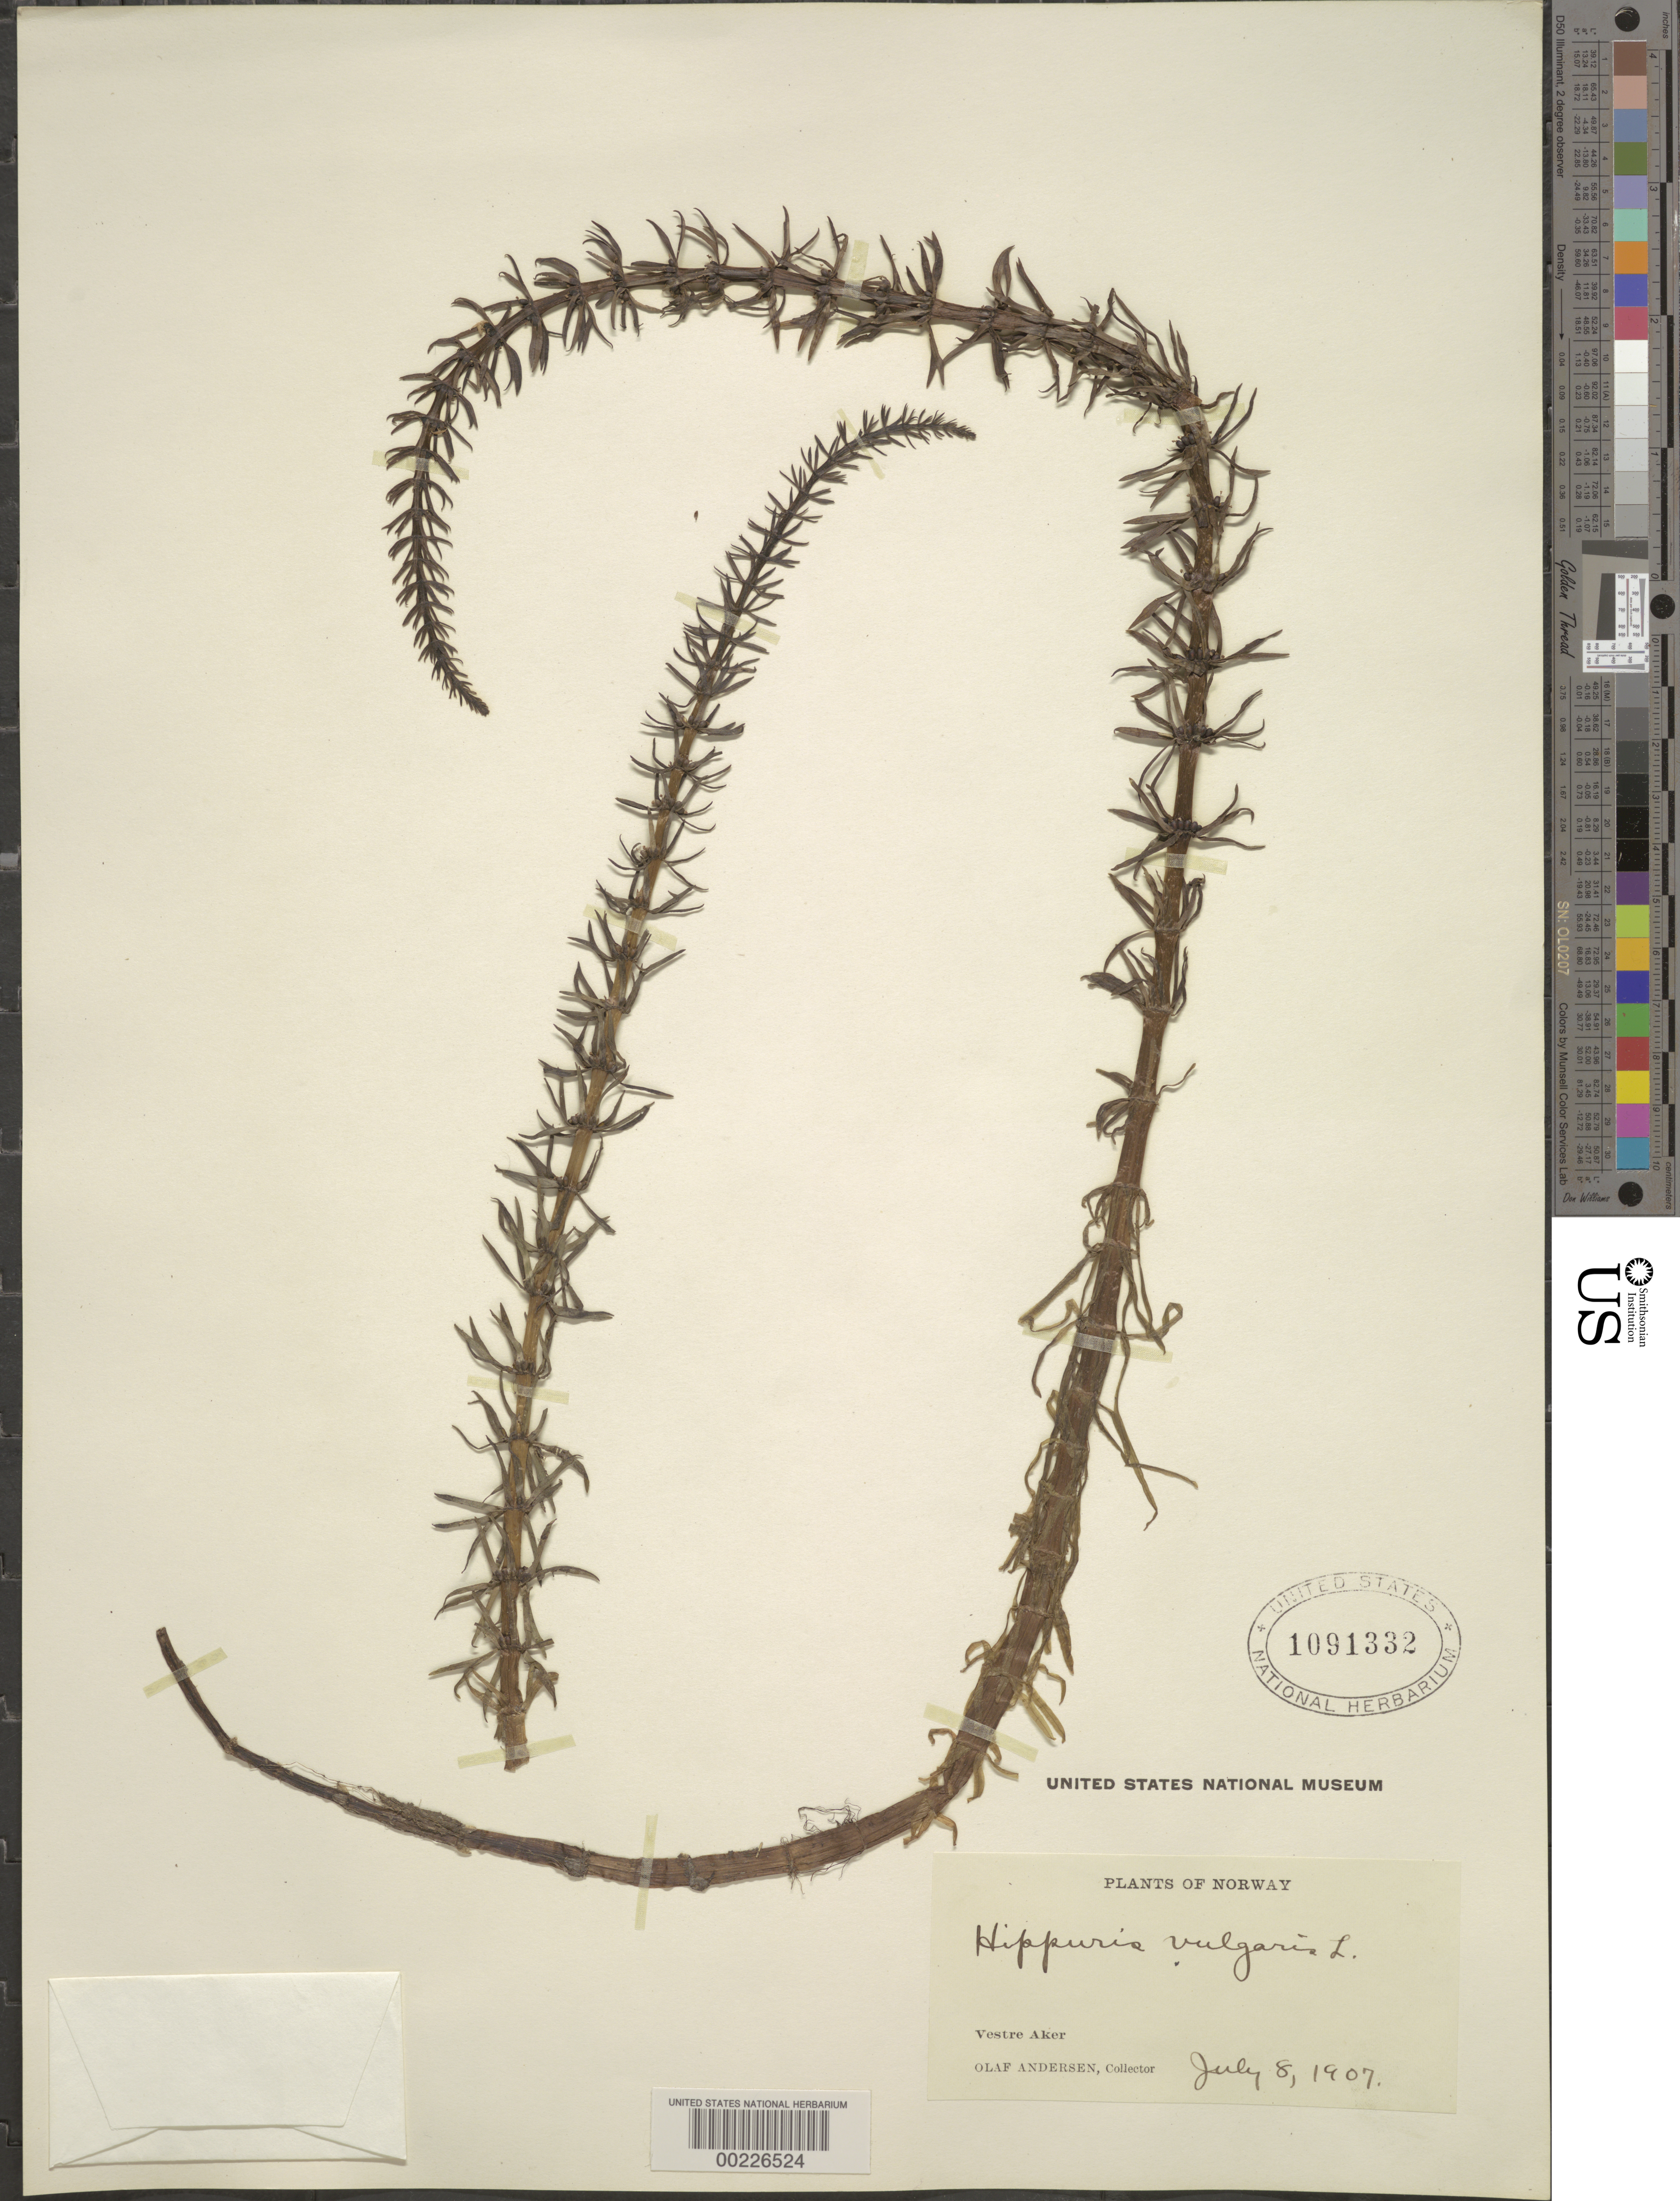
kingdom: Plantae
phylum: Tracheophyta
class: Magnoliopsida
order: Lamiales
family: Plantaginaceae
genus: Hippuris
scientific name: Hippuris vulgaris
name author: L.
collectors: O. Andersen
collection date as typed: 08 Jul 1907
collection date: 1907-07-08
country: Norway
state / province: Oslo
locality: Vestre aker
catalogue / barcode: US 1091332